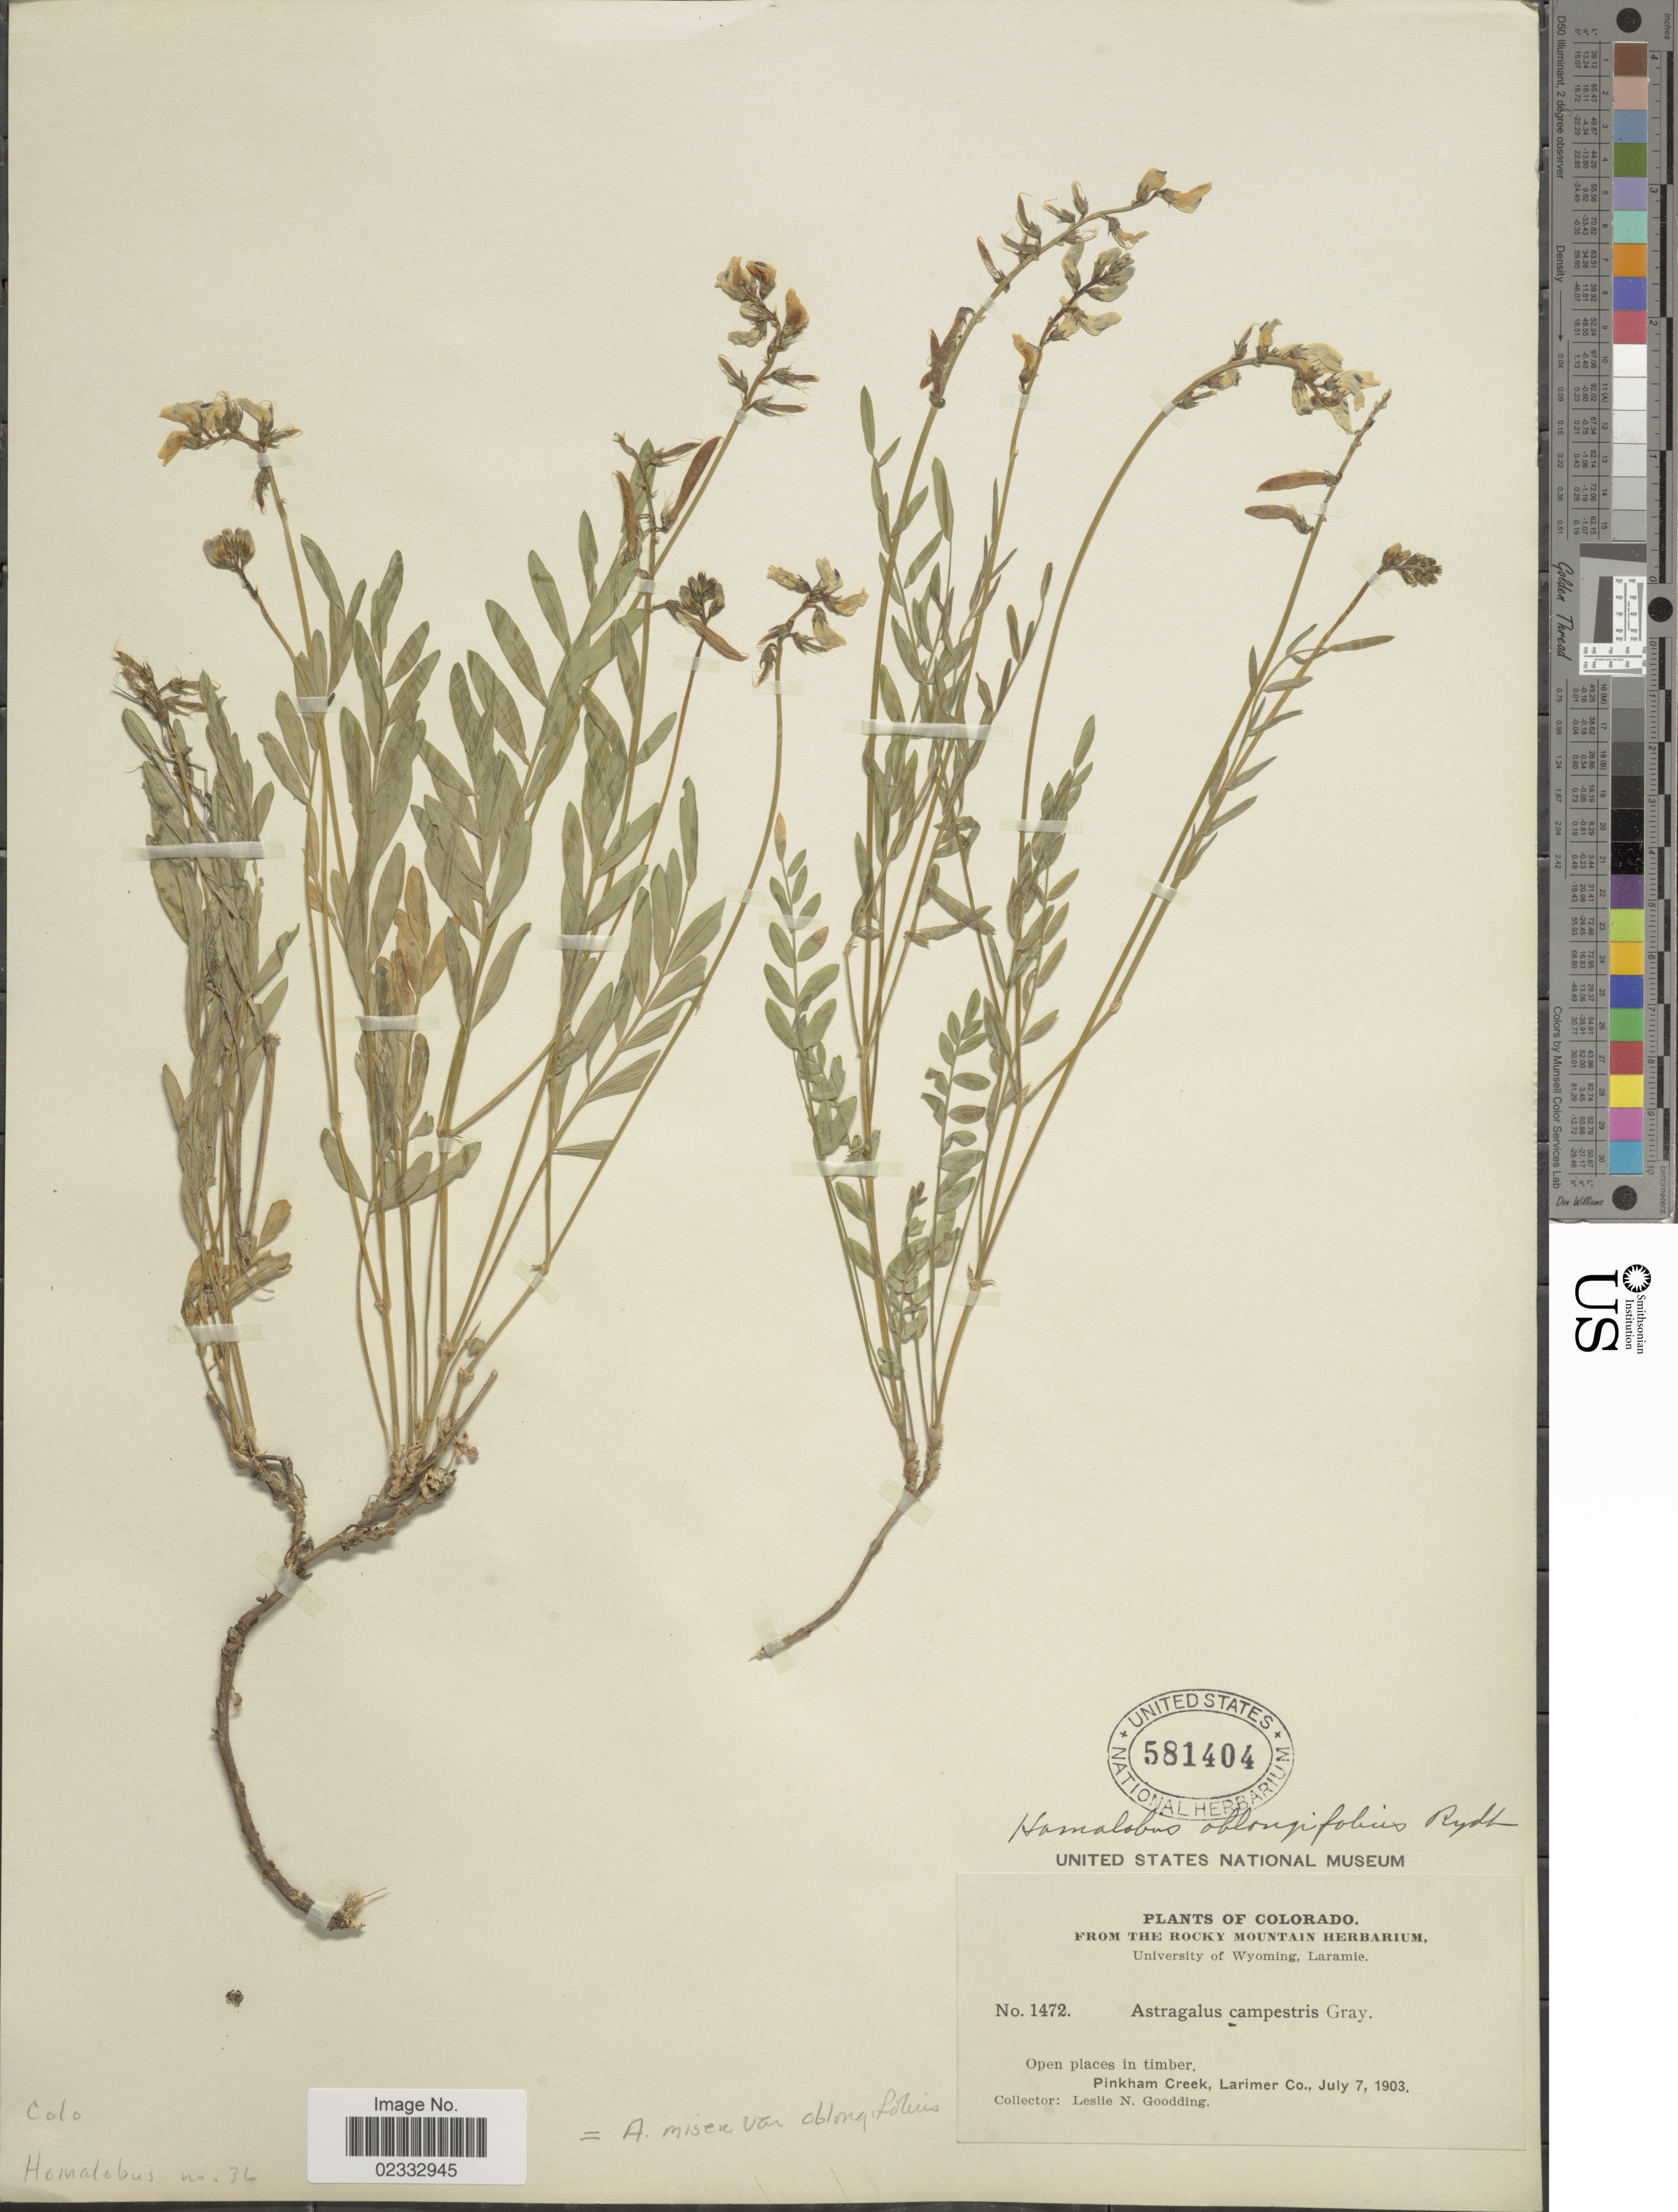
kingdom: Plantae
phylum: Tracheophyta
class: Magnoliopsida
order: Fabales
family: Fabaceae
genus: Astragalus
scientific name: Astragalus miser var. oblongifolius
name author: (Rydb.) Cronq.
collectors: L. N. Goodding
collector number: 1472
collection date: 1903-07-07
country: United States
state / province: Colorado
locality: Pinkham Creek, Larimer Co.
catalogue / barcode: US 581404